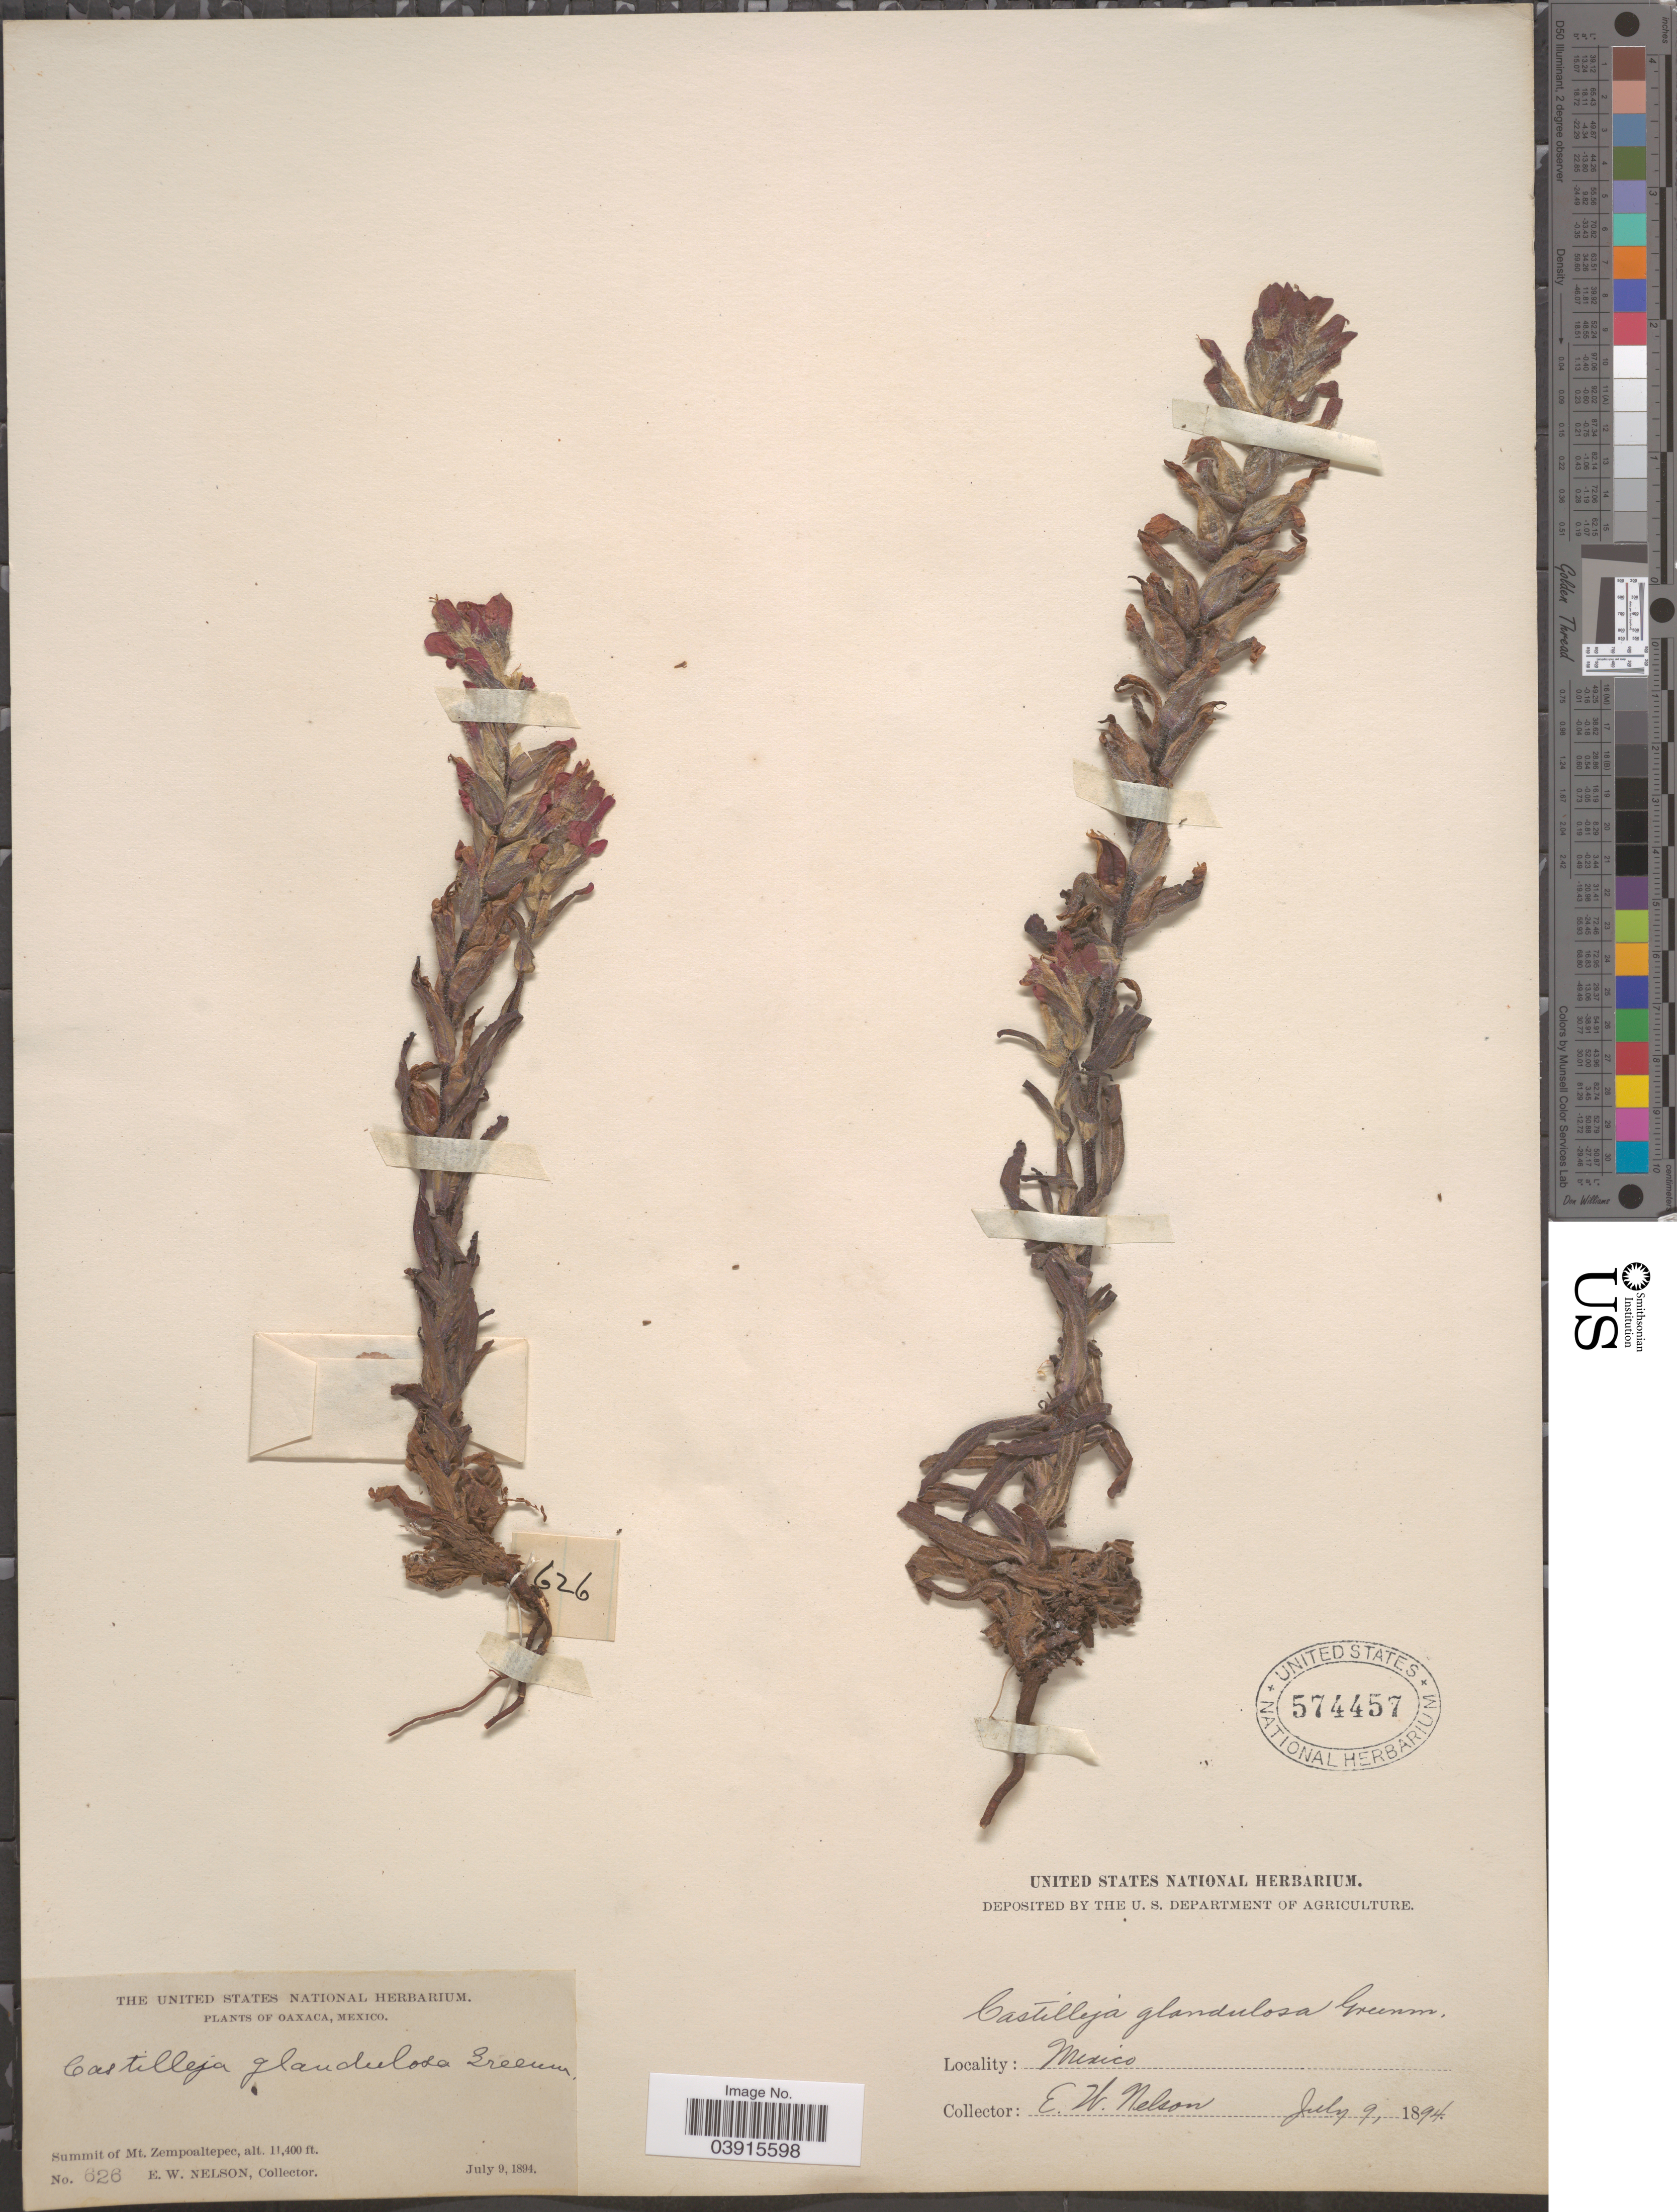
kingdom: Plantae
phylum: Tracheophyta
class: Magnoliopsida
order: Lamiales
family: Orobanchaceae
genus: Castilleja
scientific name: Castilleja scorzonerifolia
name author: Kunth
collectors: E. W. Nelson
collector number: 626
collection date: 1894-07-09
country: Mexico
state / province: Oaxaca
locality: Summit of Mt. Zempoaltepec.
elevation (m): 3475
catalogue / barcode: US 574457